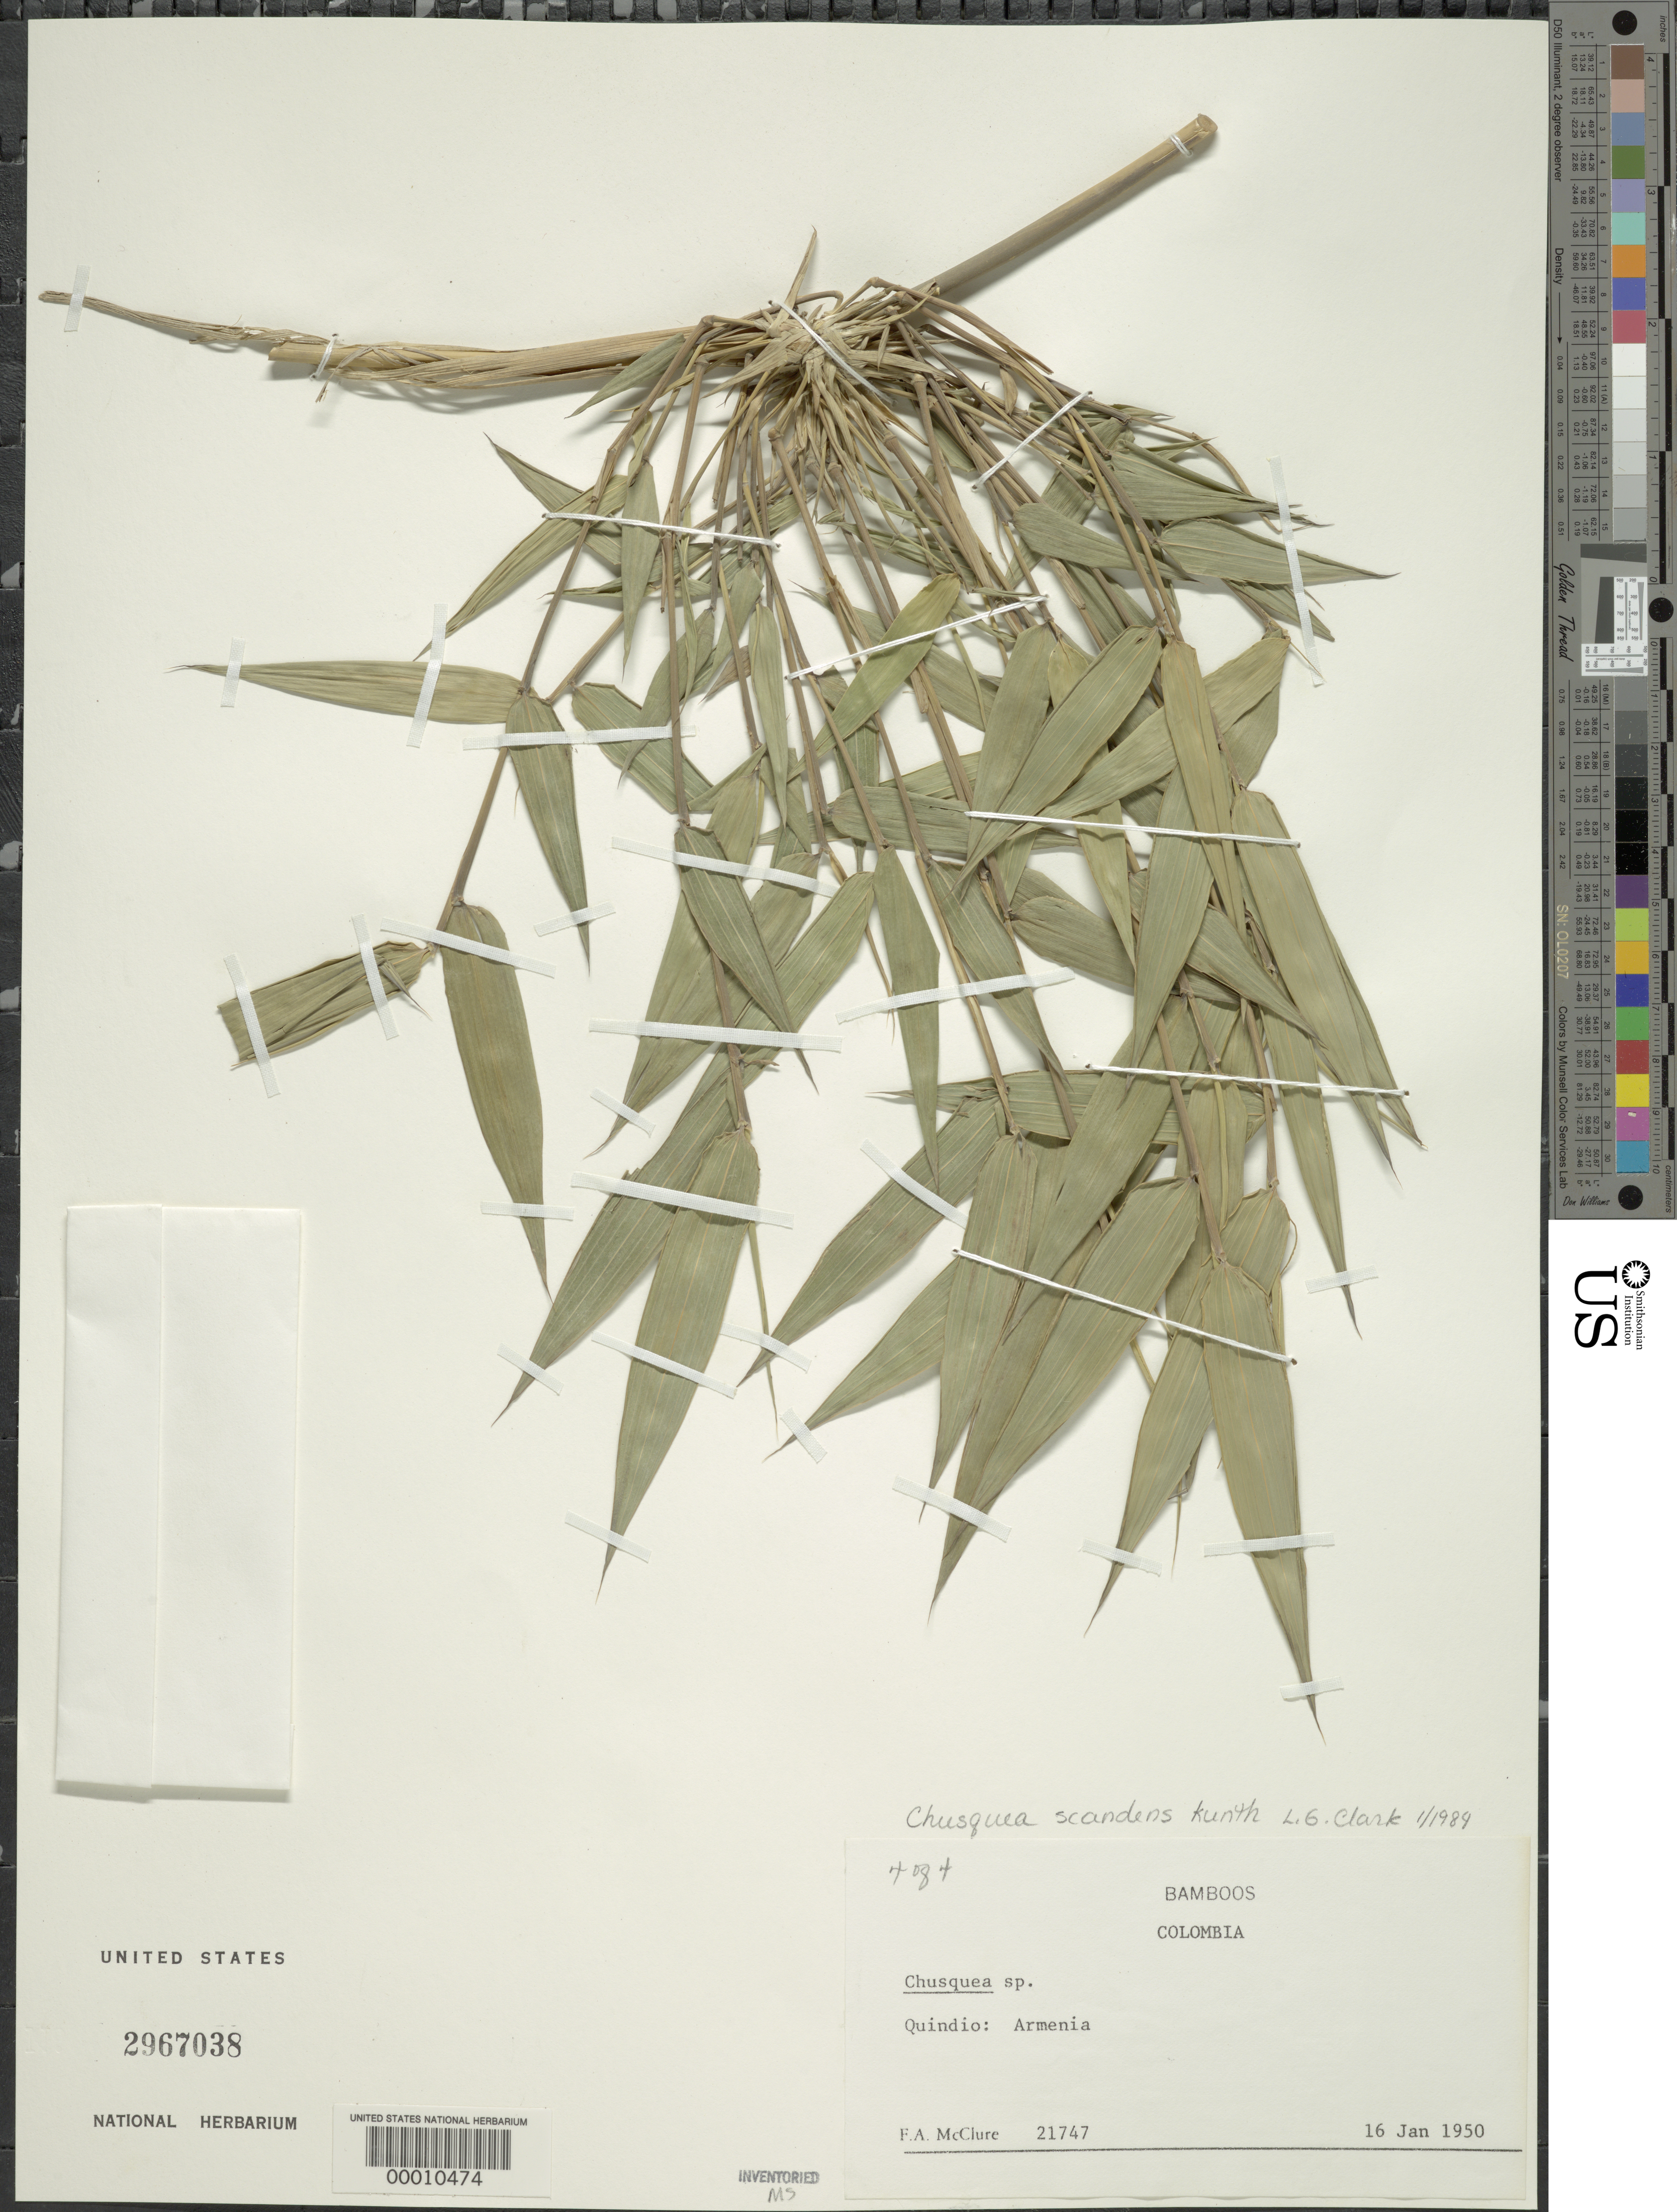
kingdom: Plantae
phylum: Tracheophyta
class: Liliopsida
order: Poales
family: Poaceae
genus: Chusquea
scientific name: Chusquea scandens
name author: Kunth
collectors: F. A. McClure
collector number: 21747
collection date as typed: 16 Jan 1950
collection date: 1950-01-16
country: Colombia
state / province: Quindío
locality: Armenia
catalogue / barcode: US 2967038